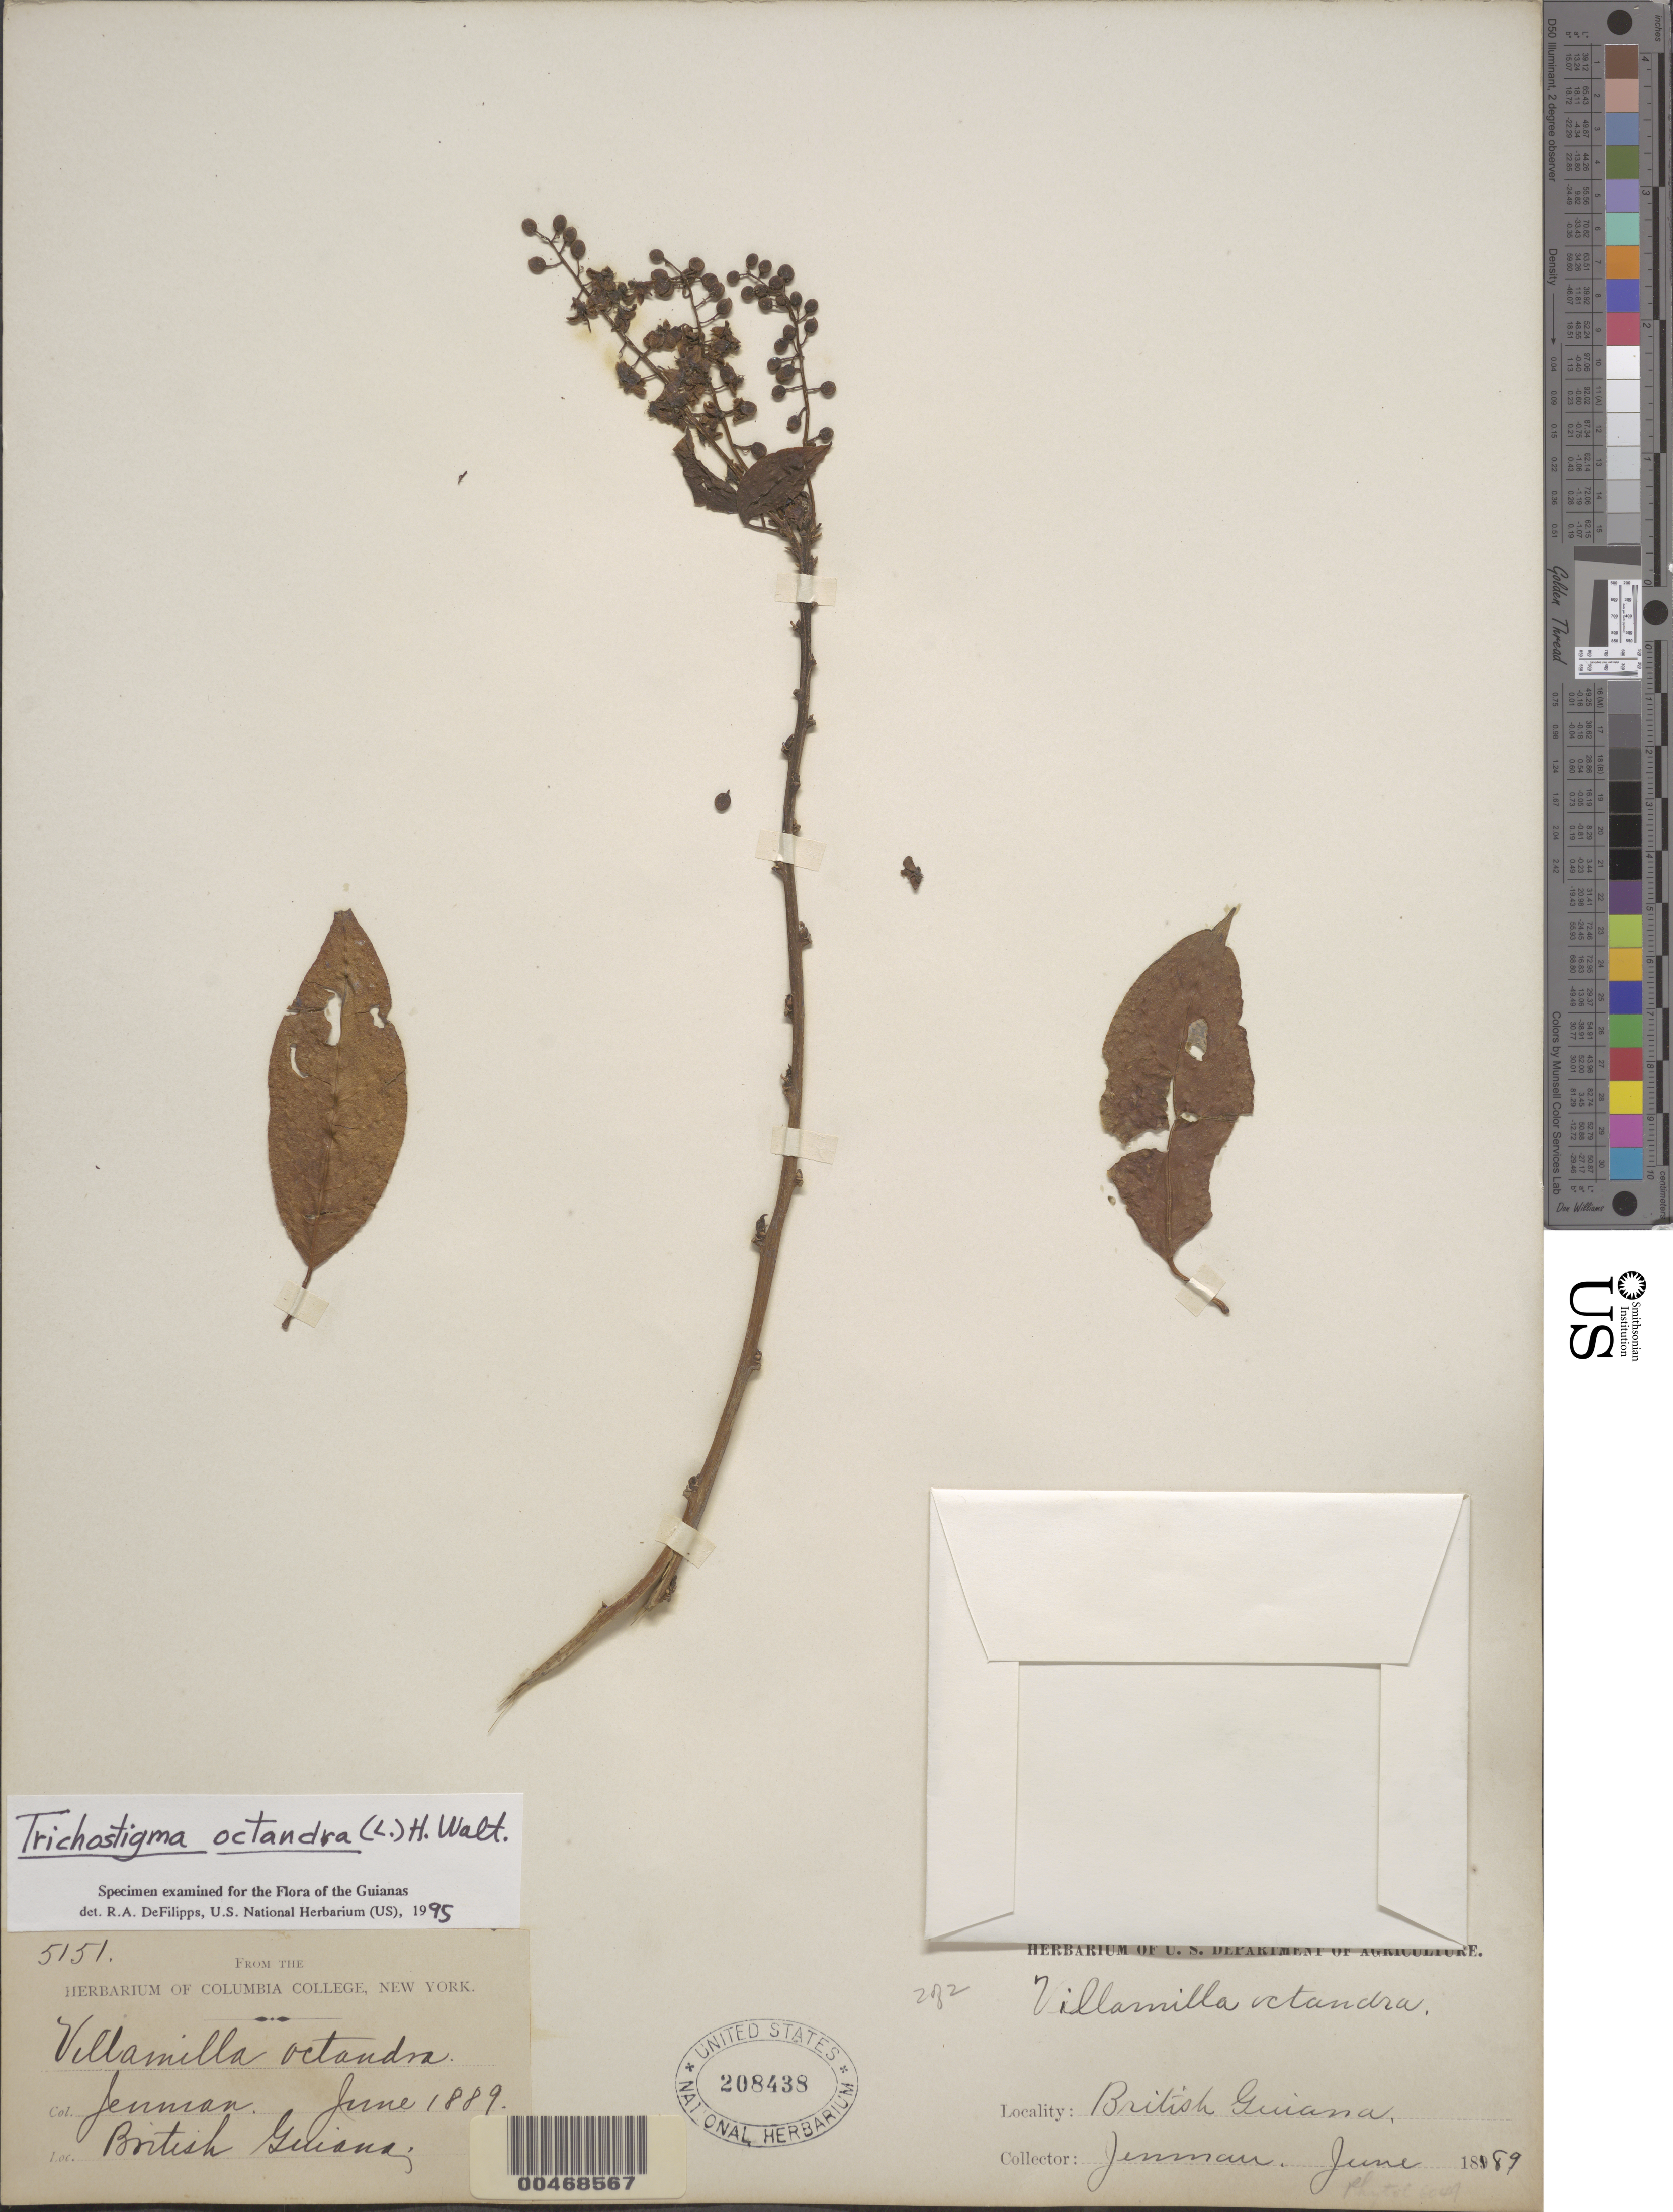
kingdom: Plantae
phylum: Tracheophyta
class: Magnoliopsida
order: Caryophyllales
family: Phytolaccaceae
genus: Trichostigma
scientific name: Trichostigma octandrum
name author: (L.) H. Walter in Engl.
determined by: DeFilipps, R. A.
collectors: G. S. Jenman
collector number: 5151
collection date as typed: Jun 1889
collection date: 1889-06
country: Guyana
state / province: E. Berbice-Corentyne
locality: Berbice